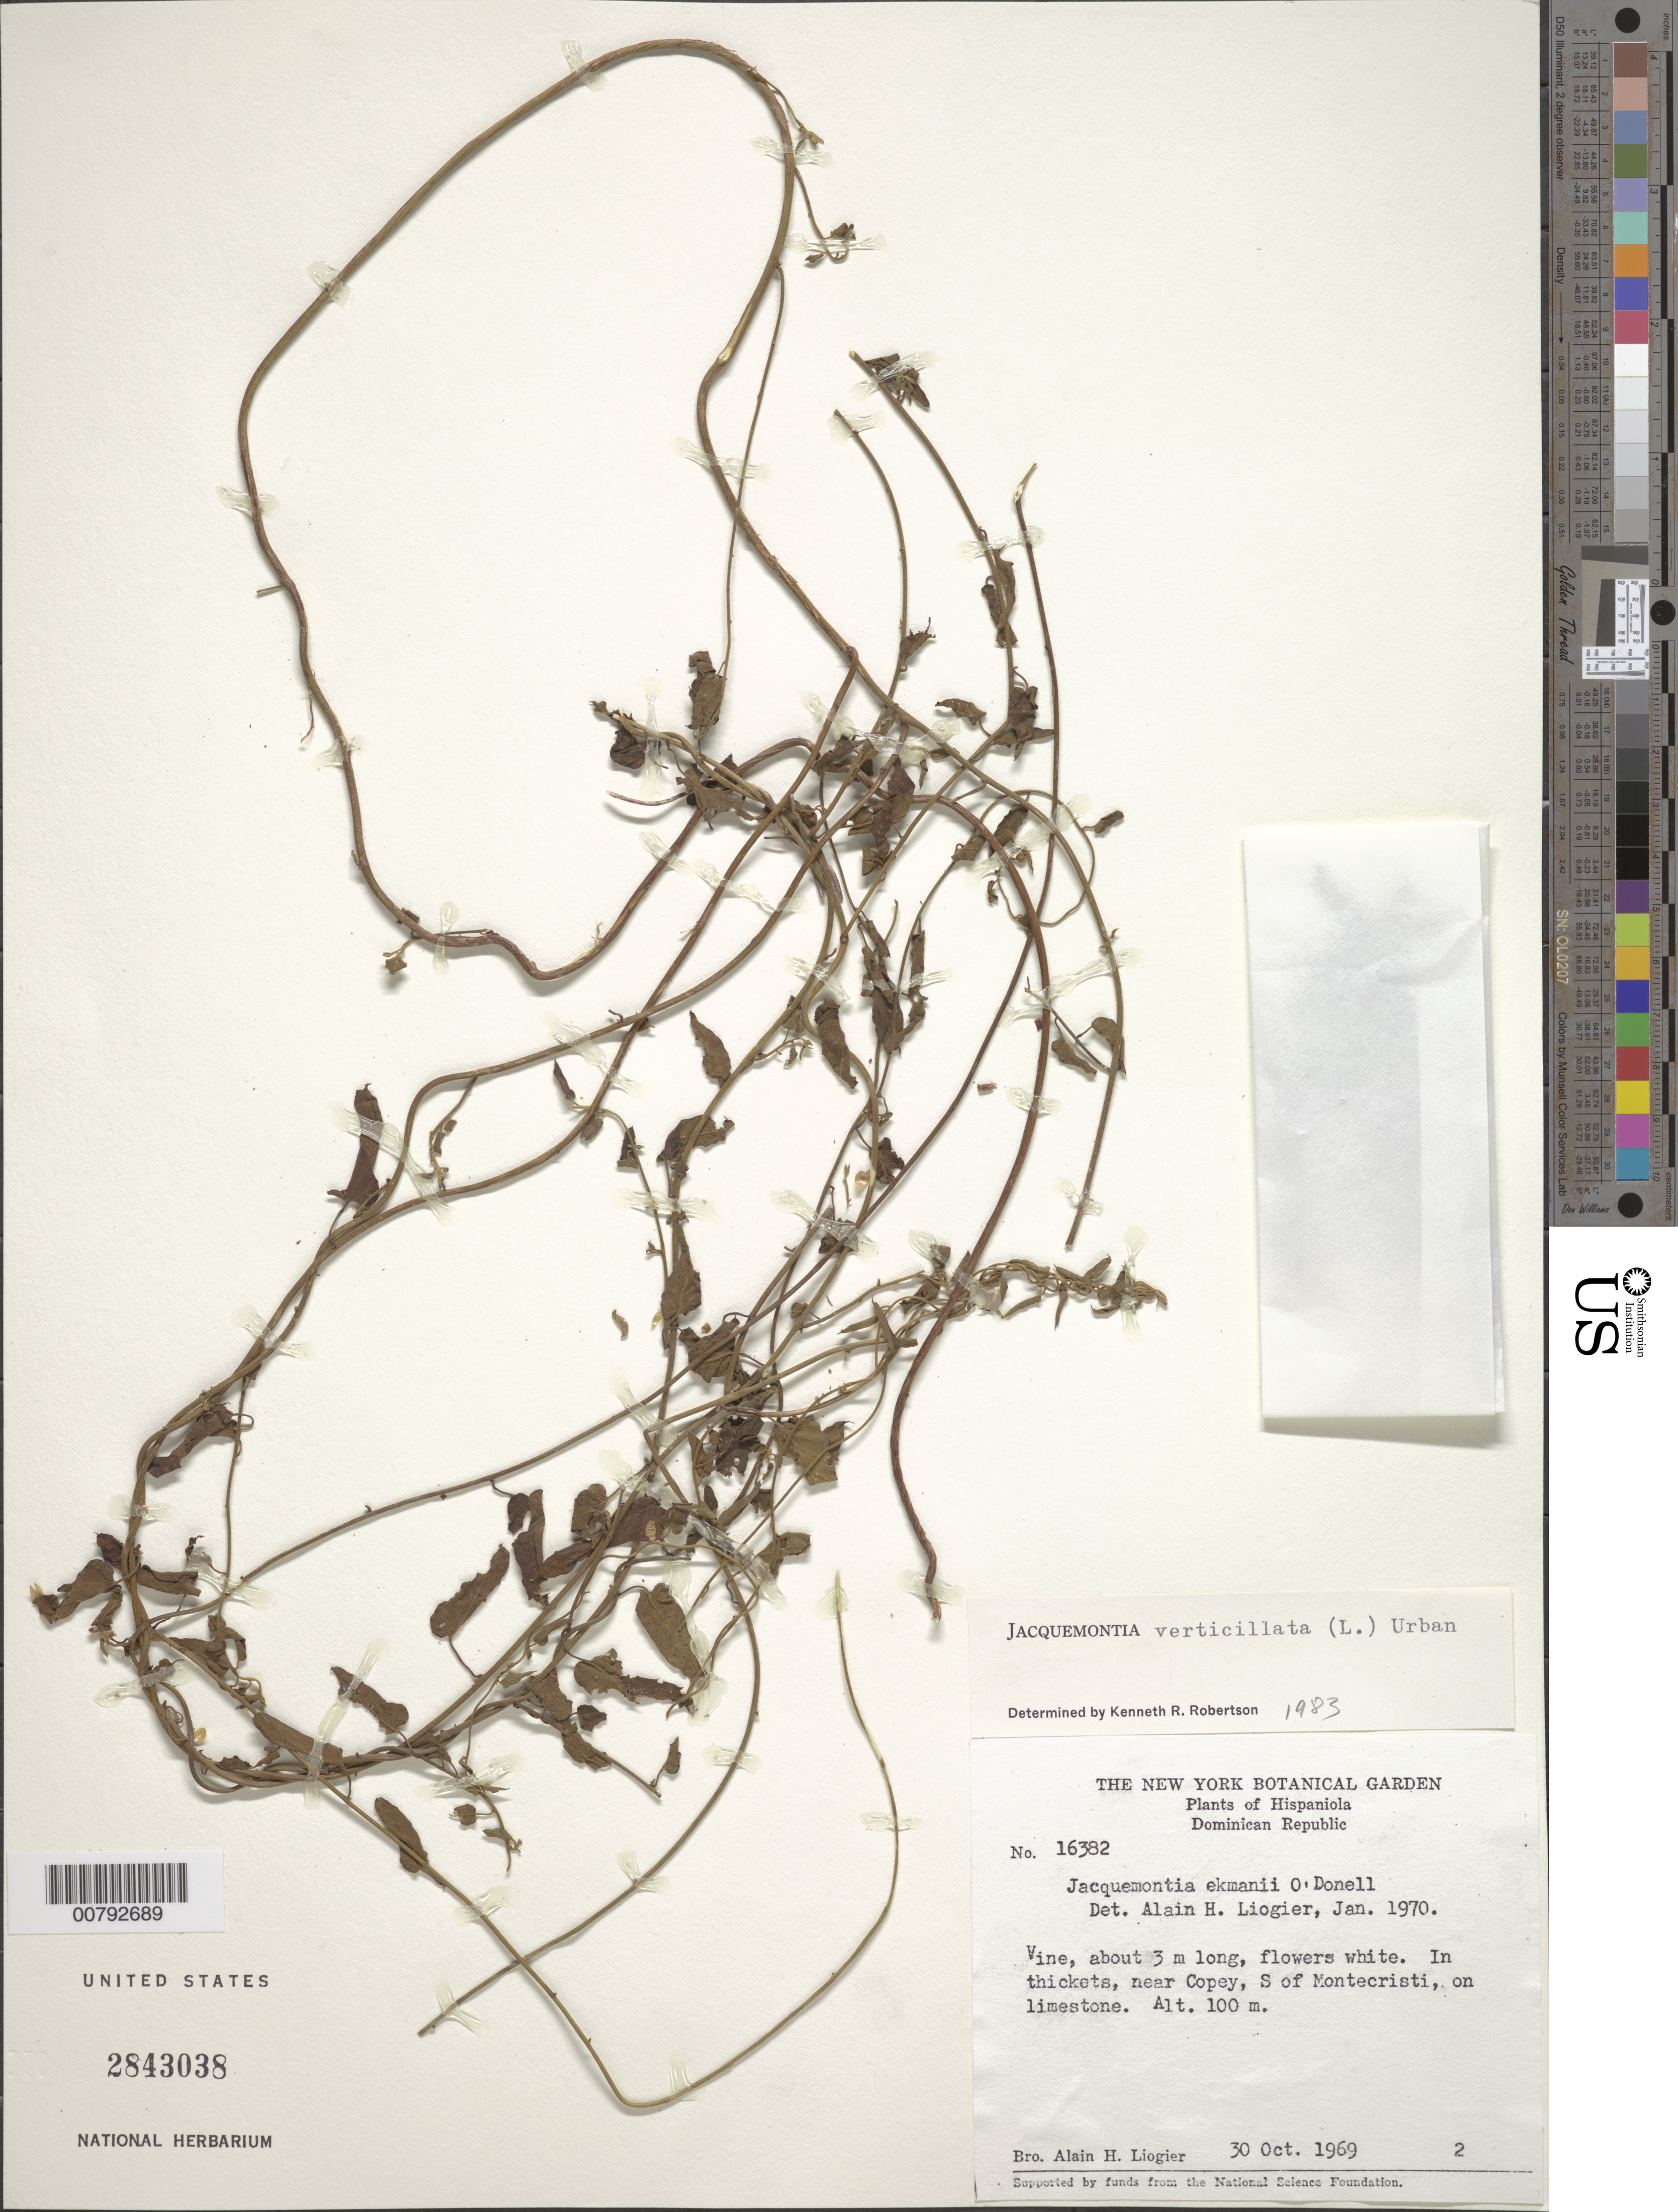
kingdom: Plantae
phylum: Tracheophyta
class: Magnoliopsida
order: Solanales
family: Convolvulaceae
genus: Jacquemontia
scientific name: Jacquemontia verticillata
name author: (L.) Urb.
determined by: Robertson, K. R.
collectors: A. H. Liogier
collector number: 16382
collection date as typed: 30 Oct 1969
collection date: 1969-10-30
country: Dominican Republic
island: Hispaniola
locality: Near Copey, S of Montecristi.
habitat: In thickets.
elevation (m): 100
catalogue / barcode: US 2843038